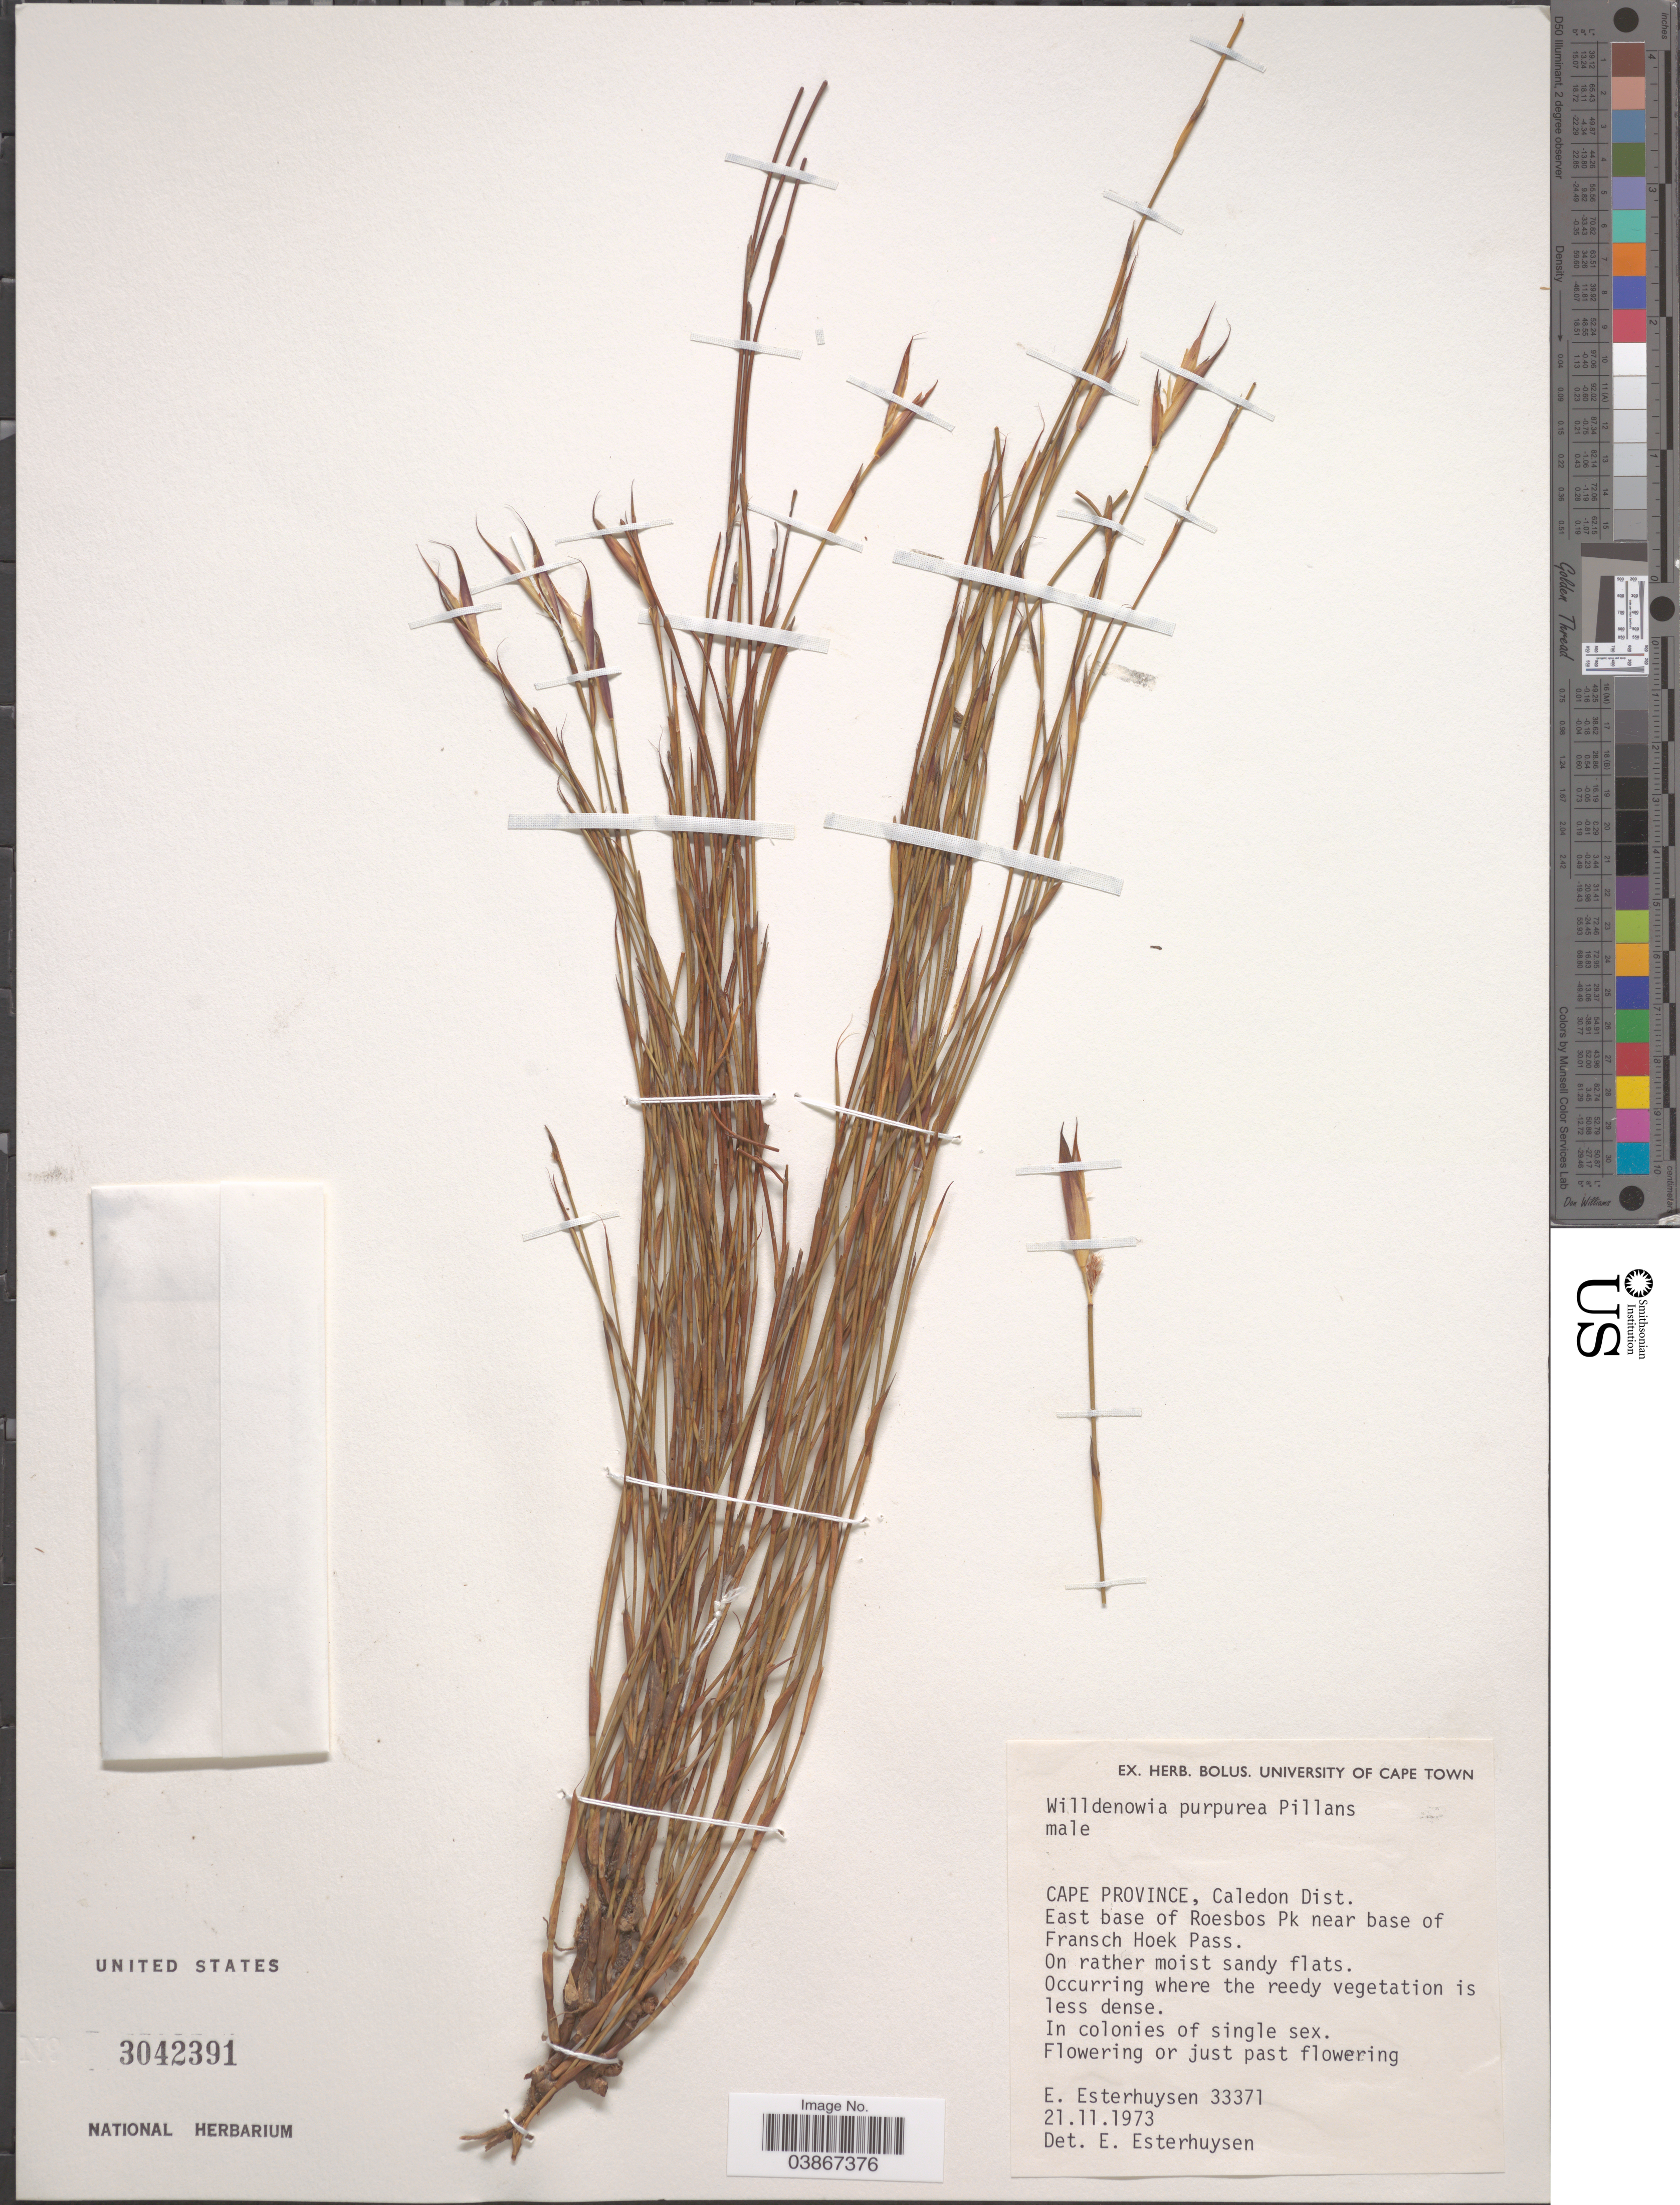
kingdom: Plantae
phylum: Tracheophyta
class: Liliopsida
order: Poales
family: Restionaceae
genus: Willdenowia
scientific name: Willdenowia purpurea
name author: Pillans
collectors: E. E. Esterhuysen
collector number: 33371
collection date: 1973-11-21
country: South Africa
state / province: Western Cape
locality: Caledon Dist. East base of Roesbos Pk near base of Fransch Hoek Pass.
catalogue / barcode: US 3042391